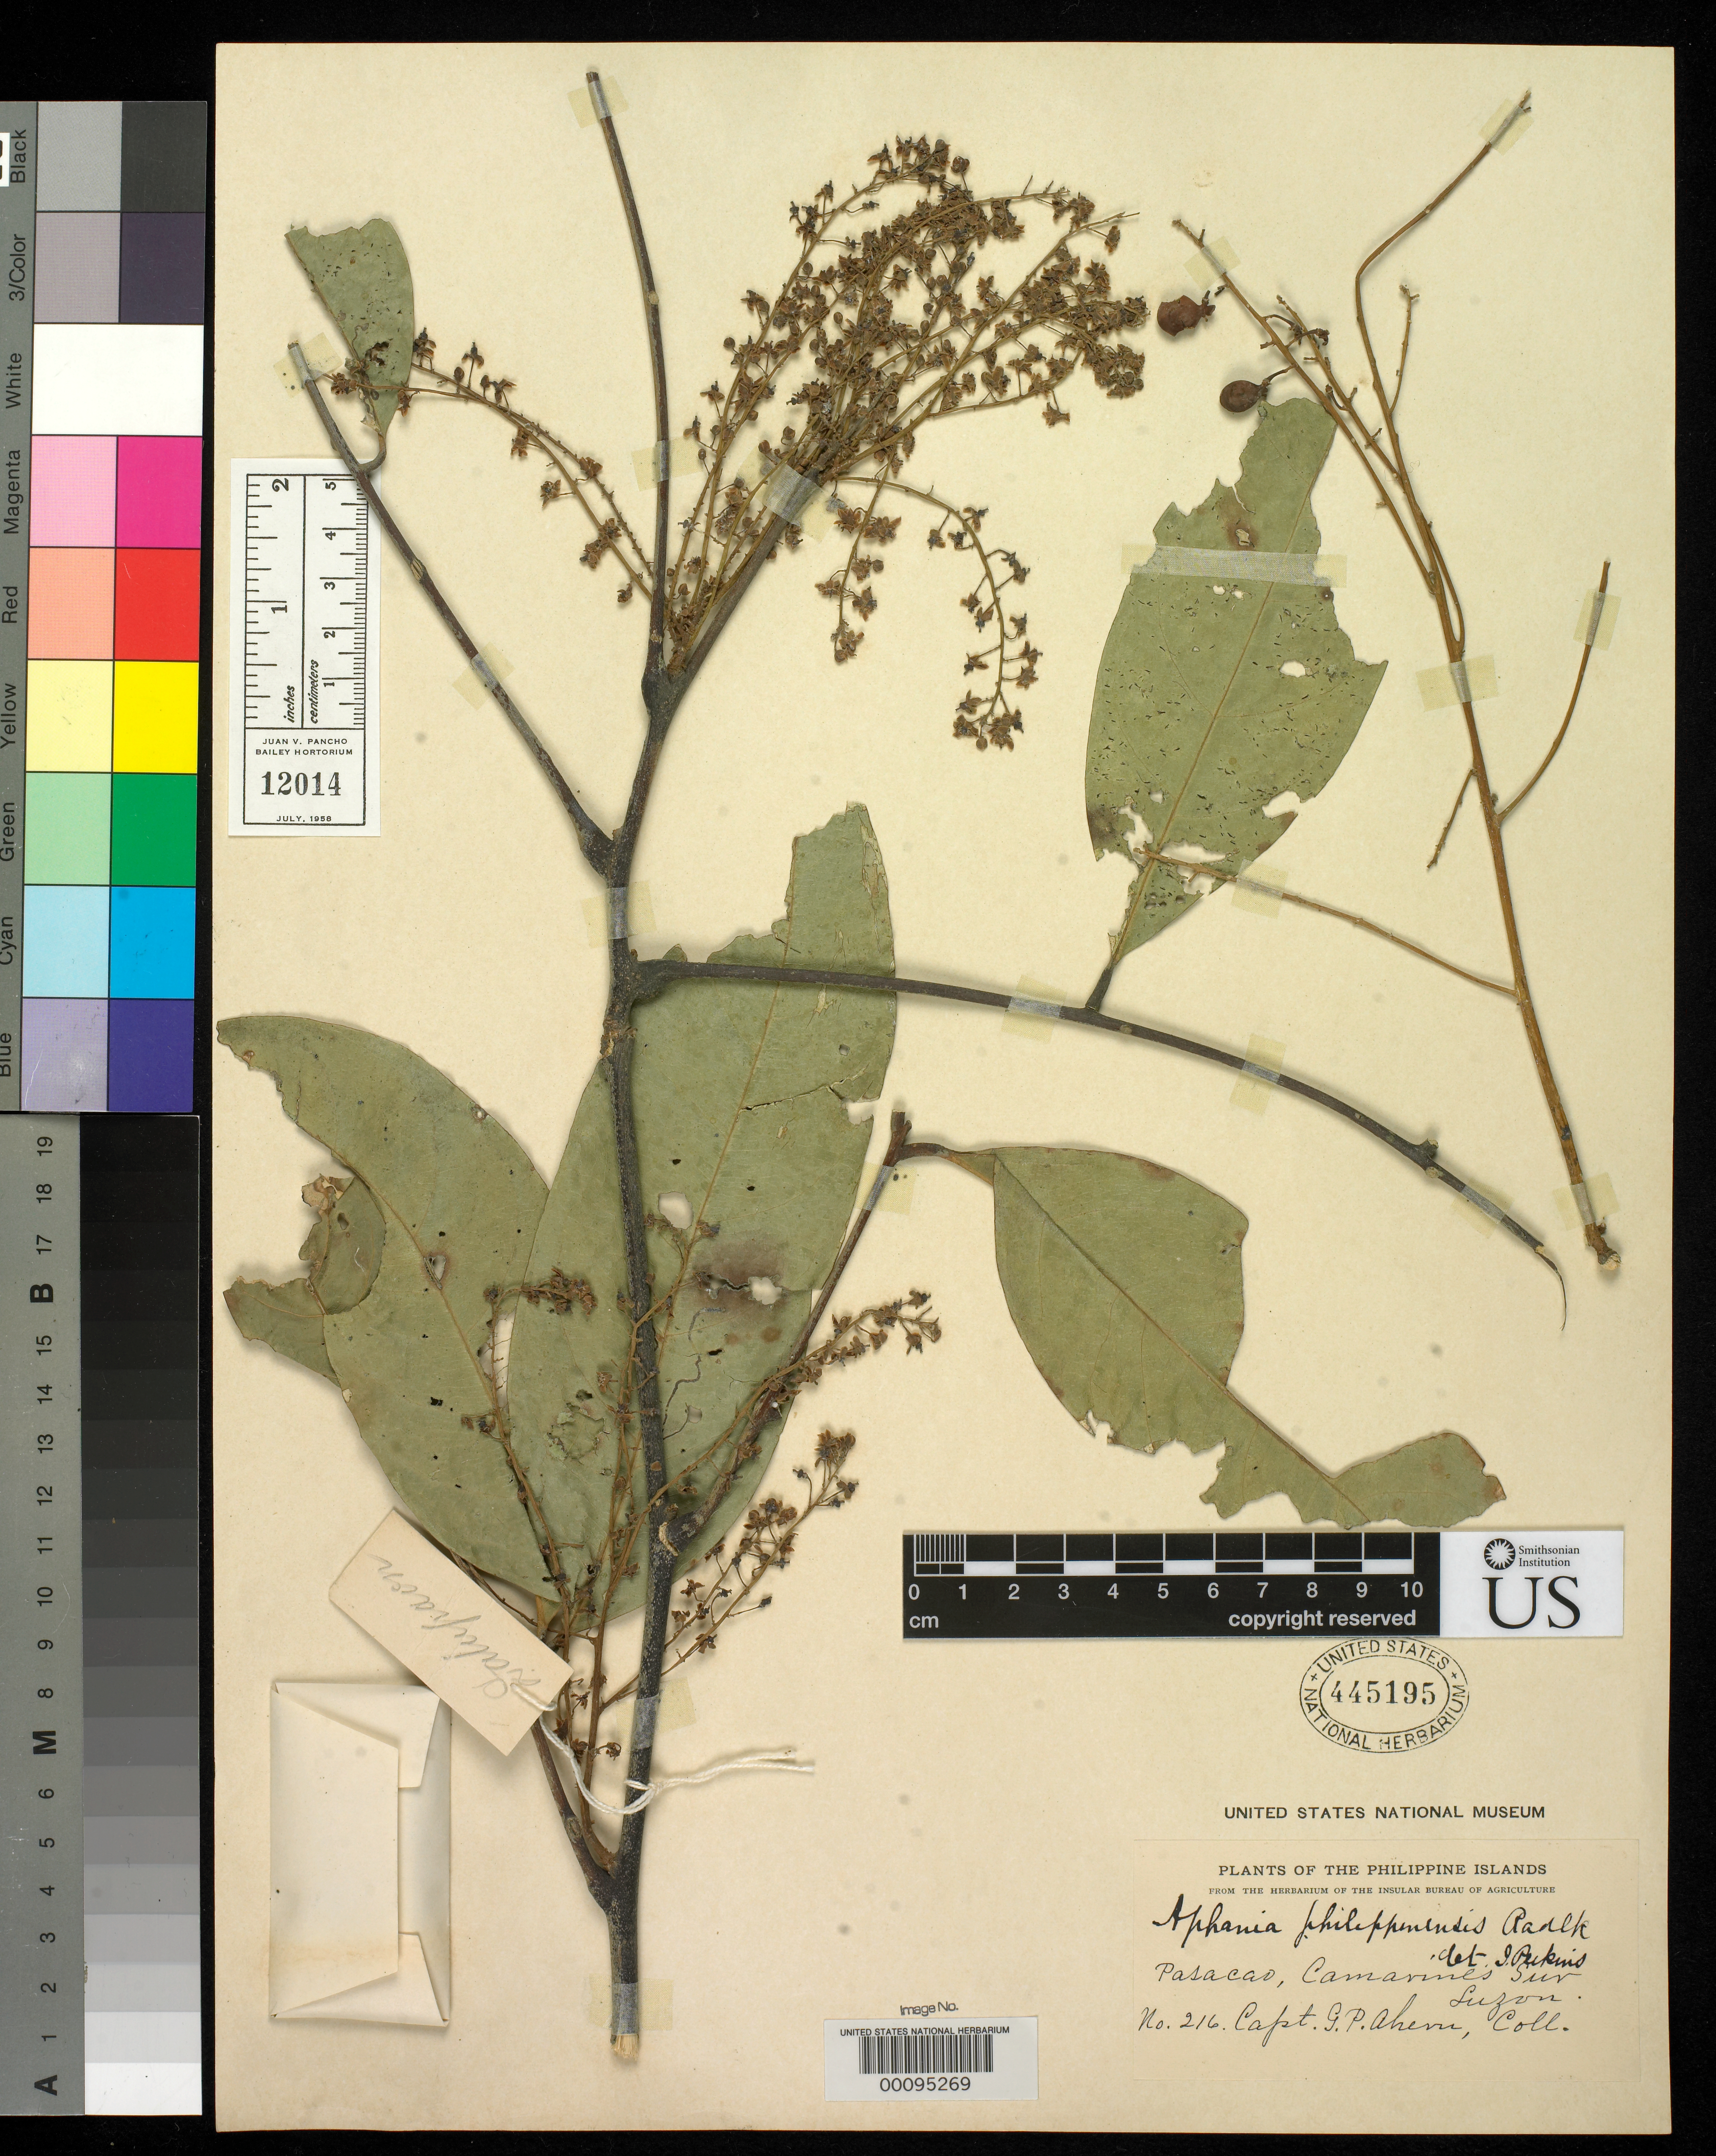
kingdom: Plantae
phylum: Tracheophyta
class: Magnoliopsida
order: Sapindales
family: Sapindaceae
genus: Aphania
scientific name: Aphania philippinensis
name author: Radlk. in Perkins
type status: Isosyntype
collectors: G. Ahern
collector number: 216 p.p.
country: Philippines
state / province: Bicol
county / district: Camarines Sur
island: Luzon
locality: Pasacao.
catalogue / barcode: US 445195